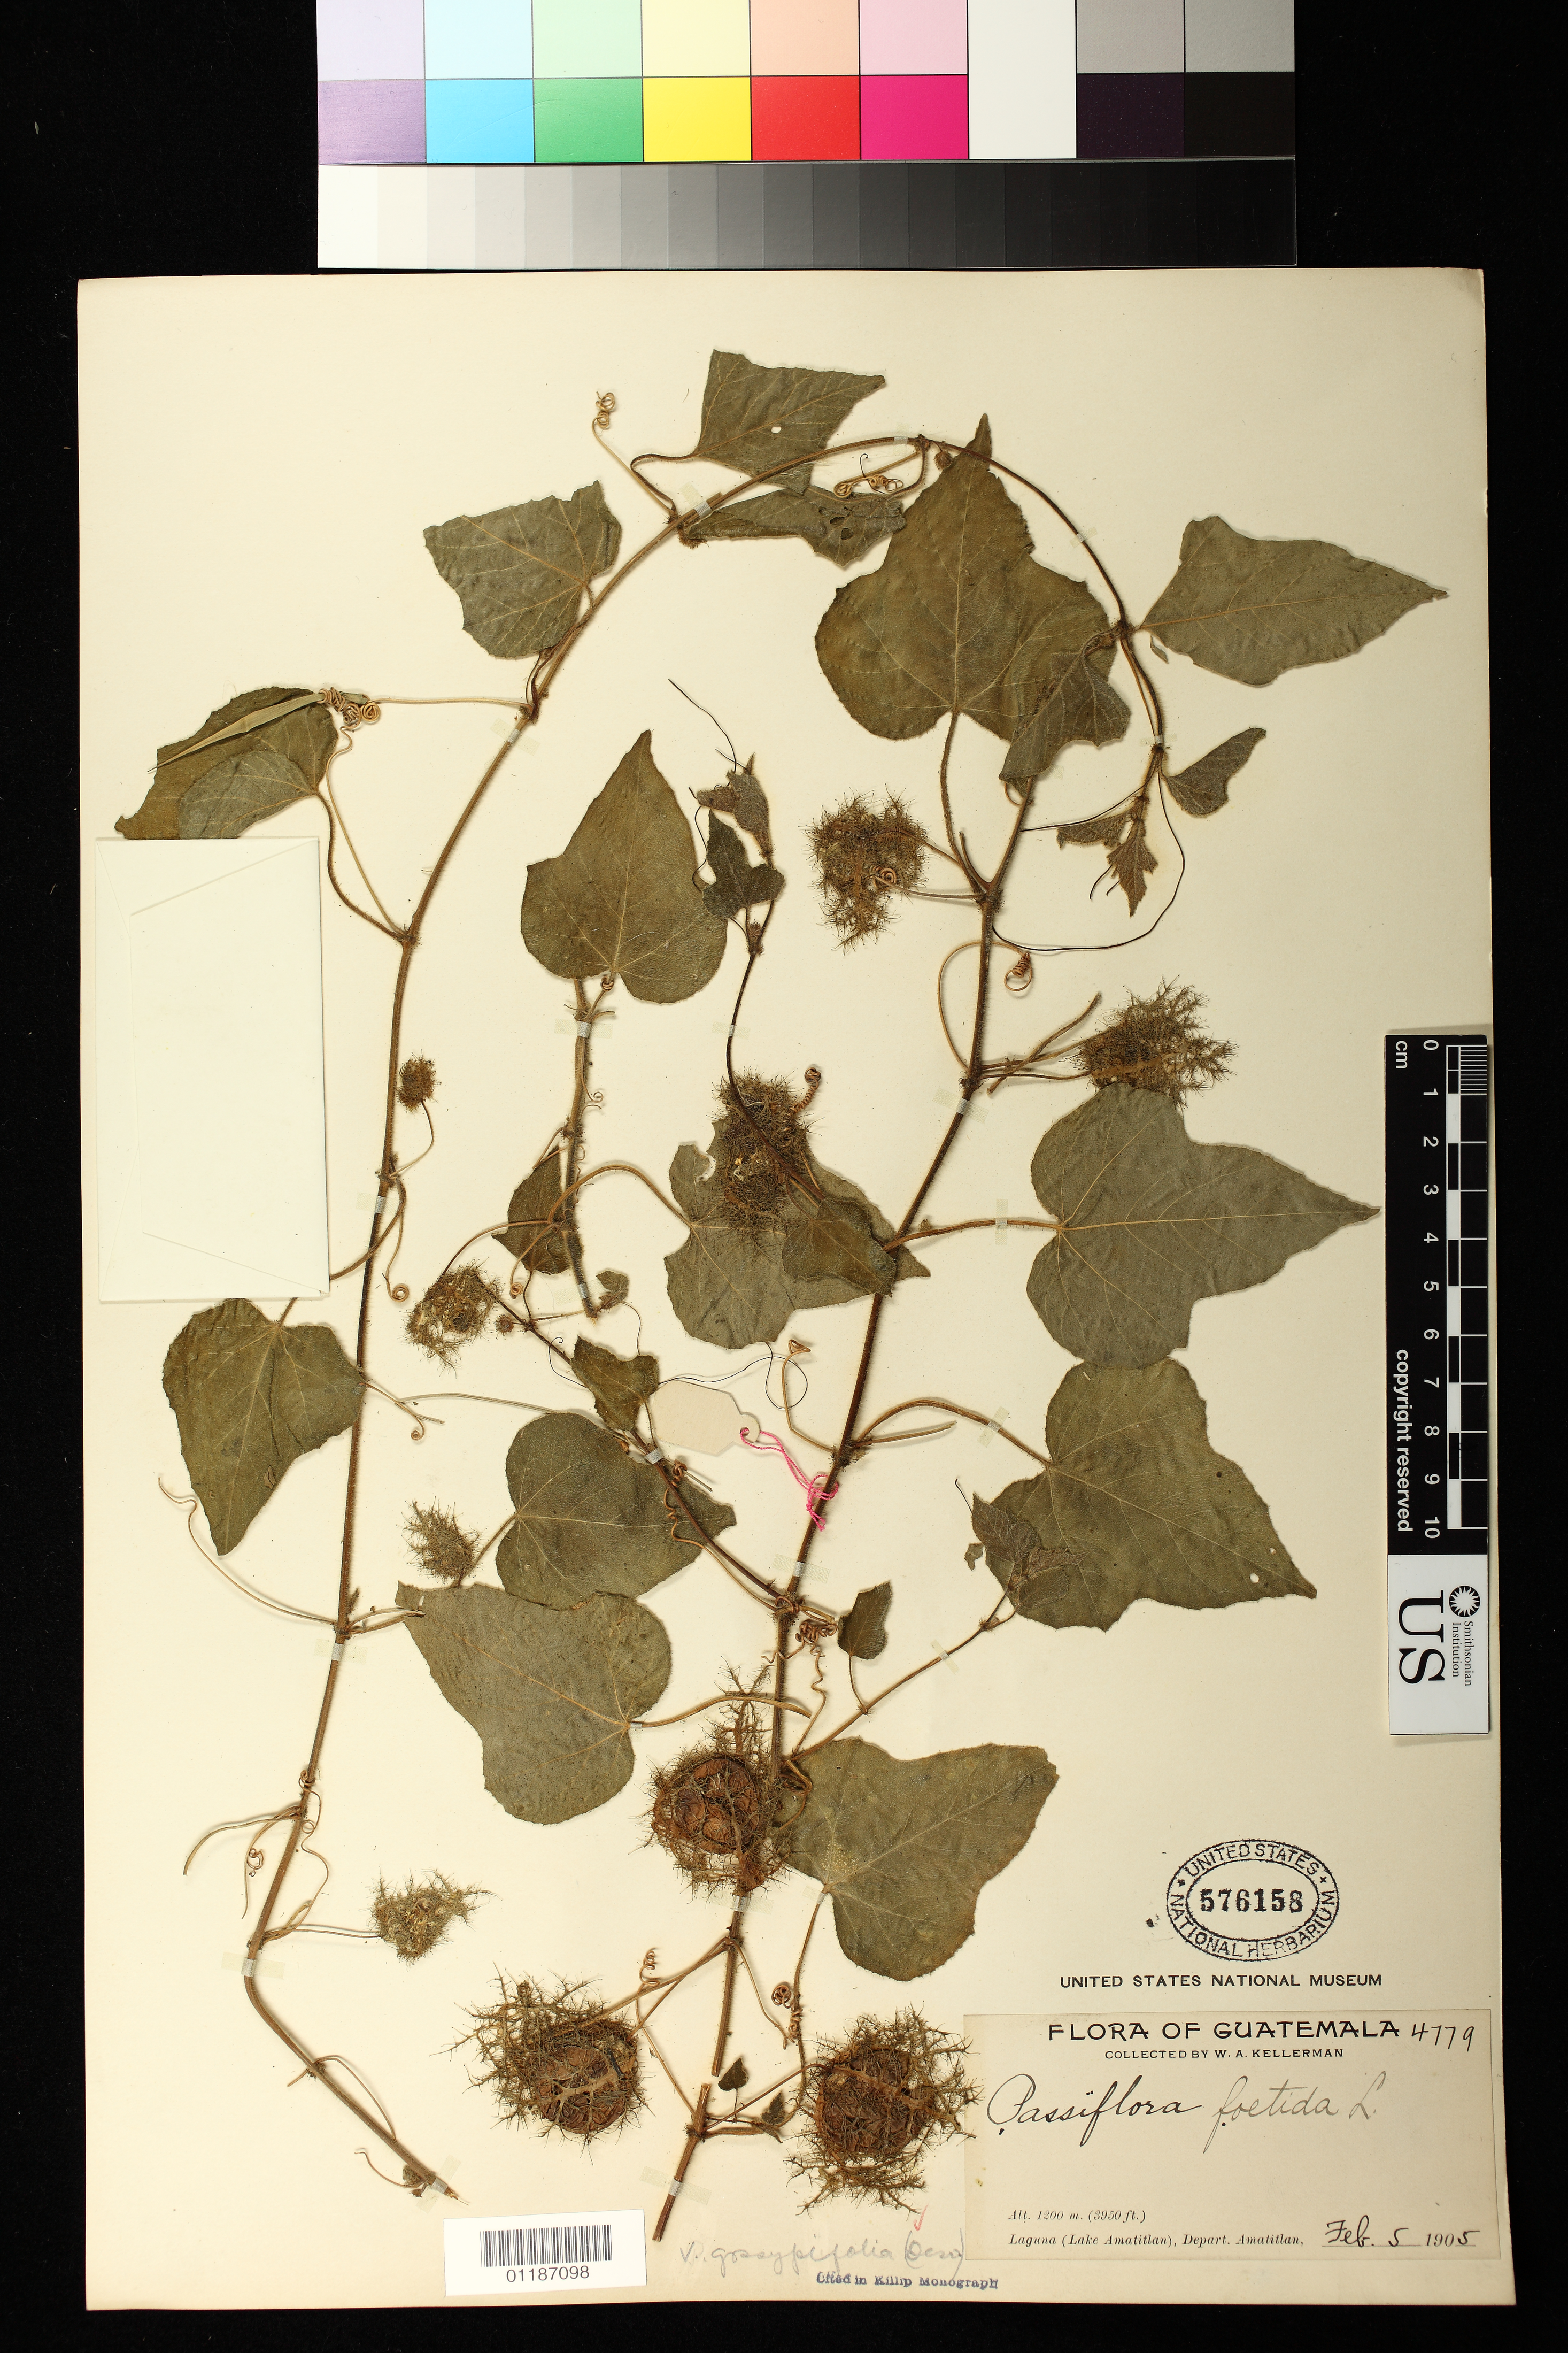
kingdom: Plantae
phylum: Tracheophyta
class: Magnoliopsida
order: Malpighiales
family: Passifloraceae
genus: Passiflora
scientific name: Passiflora foetida var. gossypiifolia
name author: (Desv.) Mast.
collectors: W. A. Kellerman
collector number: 4779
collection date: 1863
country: Guatemala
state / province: Guatemala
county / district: Amatitlan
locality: Laguna (Lake Amatitlan)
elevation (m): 1200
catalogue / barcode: US 576158